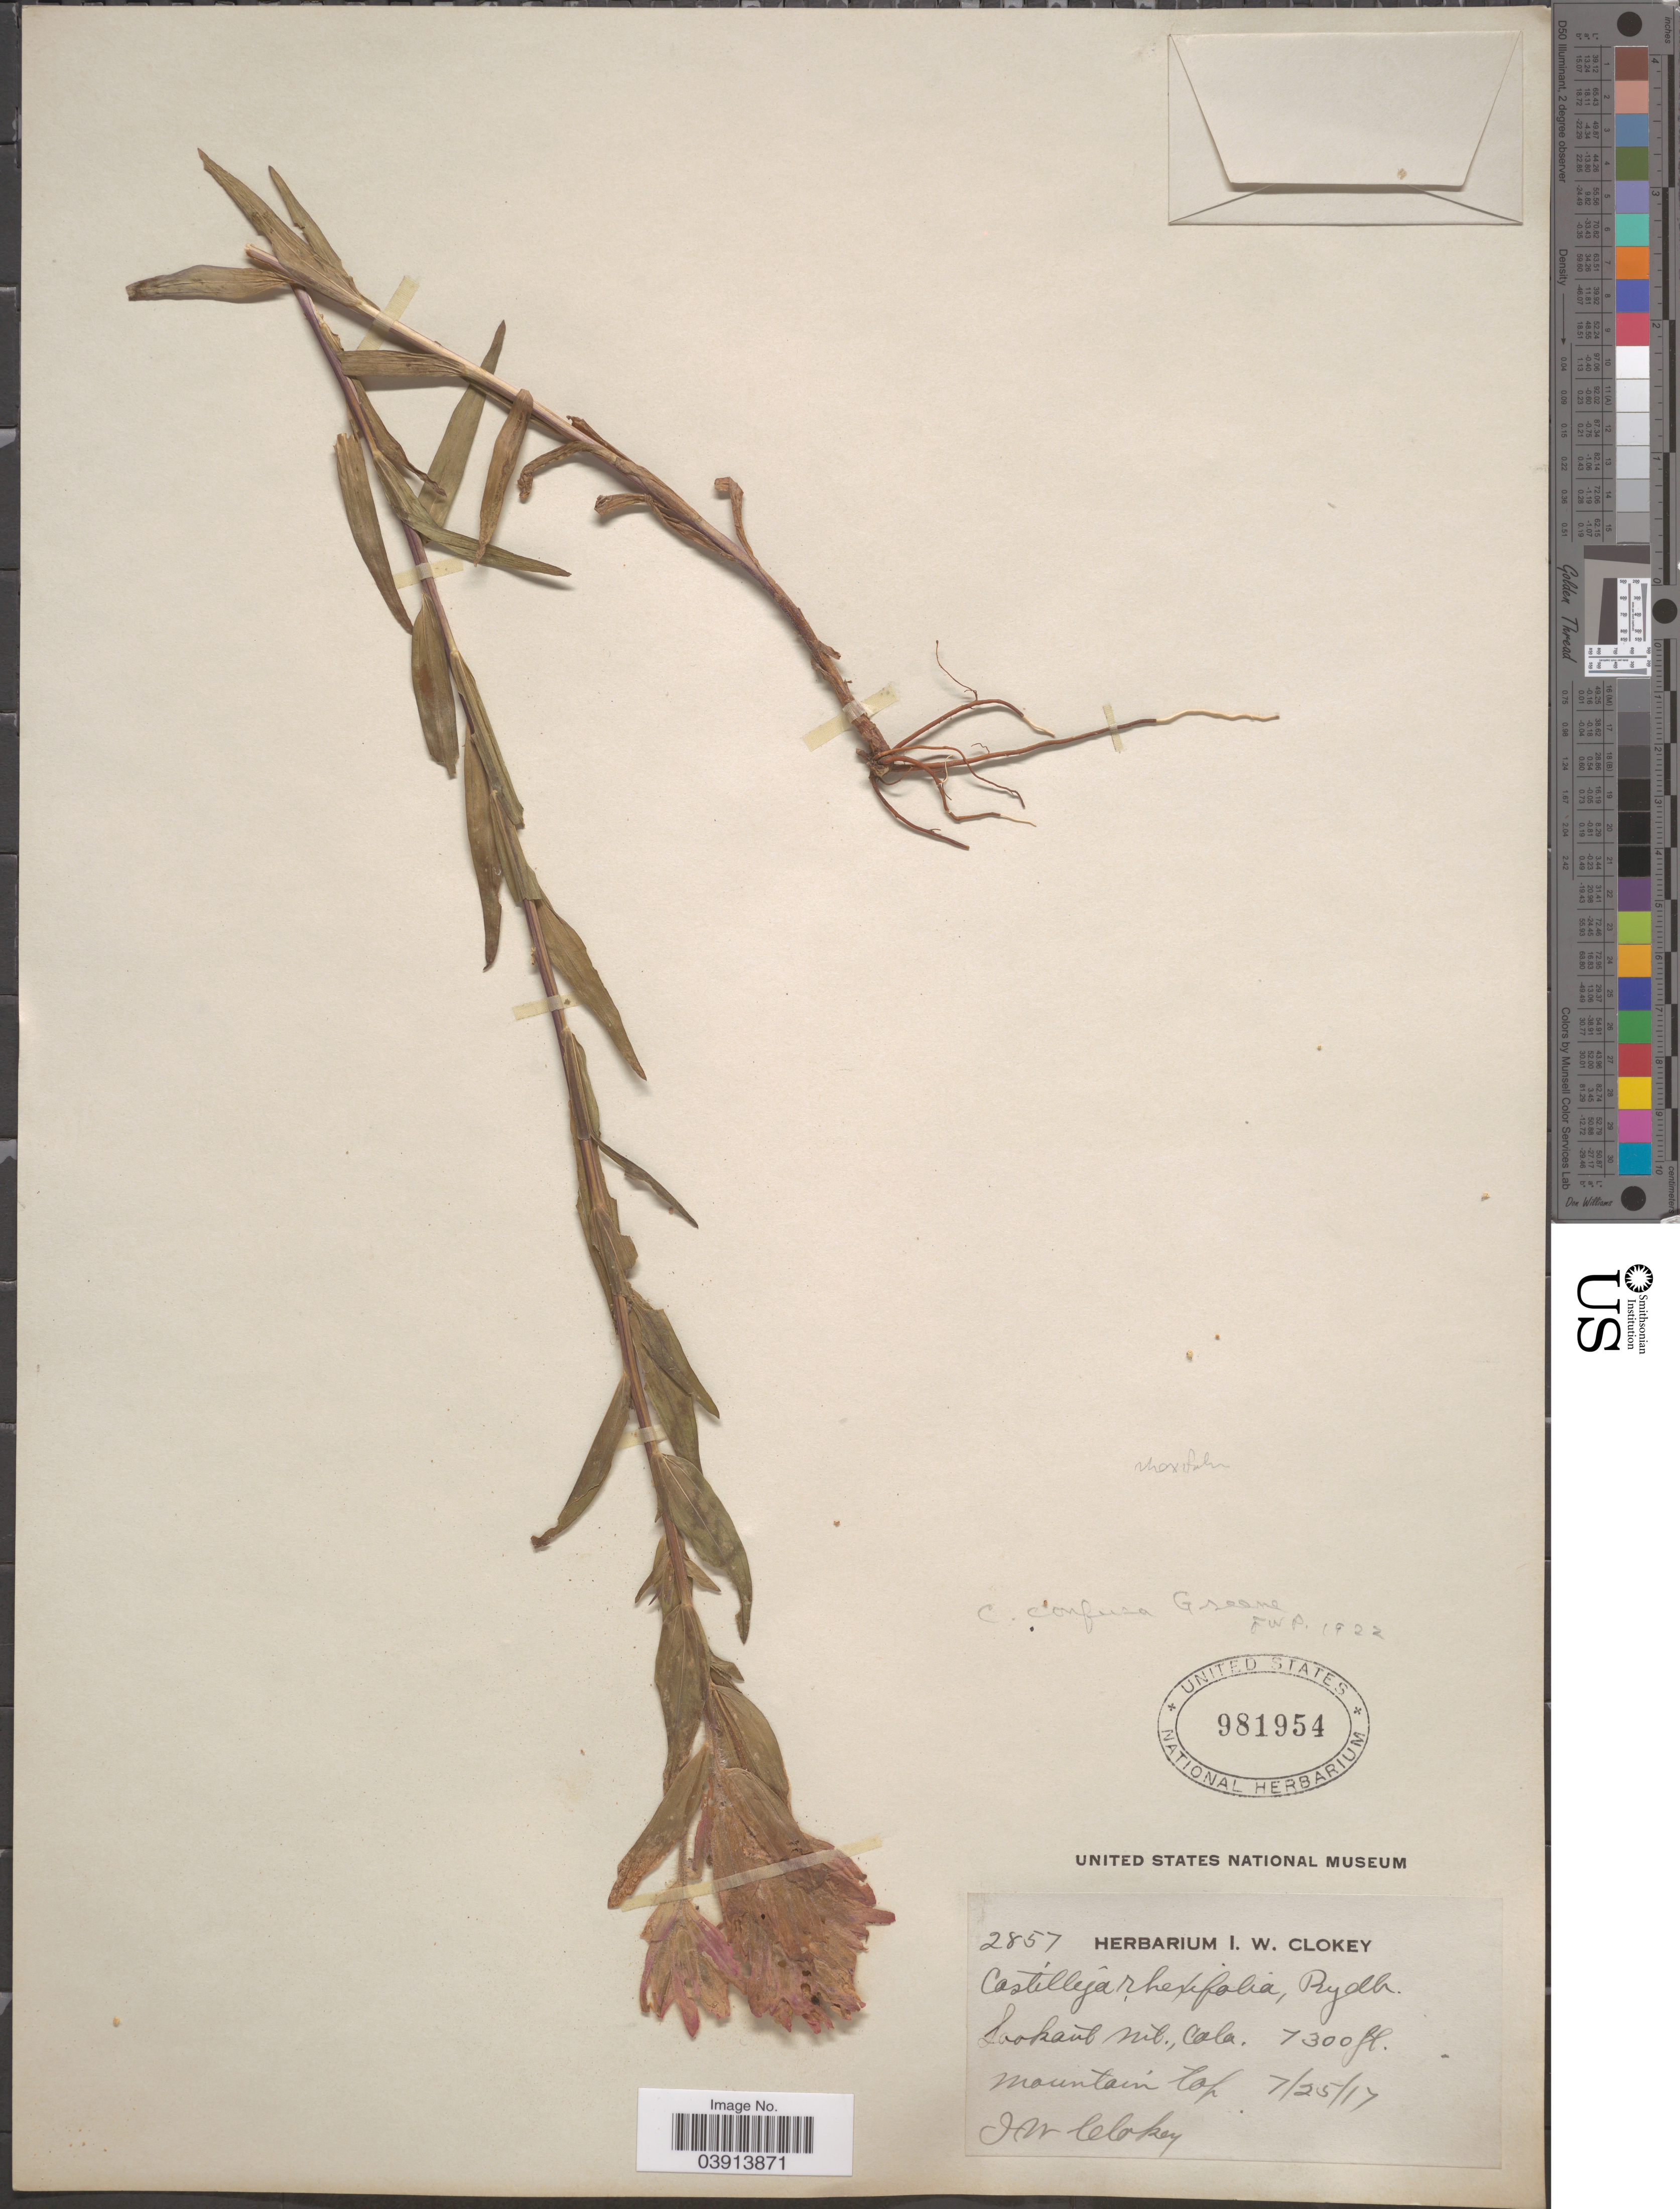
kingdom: Plantae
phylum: Tracheophyta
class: Magnoliopsida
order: Lamiales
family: Orobanchaceae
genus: Castilleja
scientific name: Castilleja rhexiifolia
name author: Rydb.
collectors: I. W. Clokey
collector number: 2857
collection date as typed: Transcribed d/m/y: 25/7/17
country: United States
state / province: Colorado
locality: Lookout Mt. Mountain top.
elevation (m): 2225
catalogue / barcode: US 981954